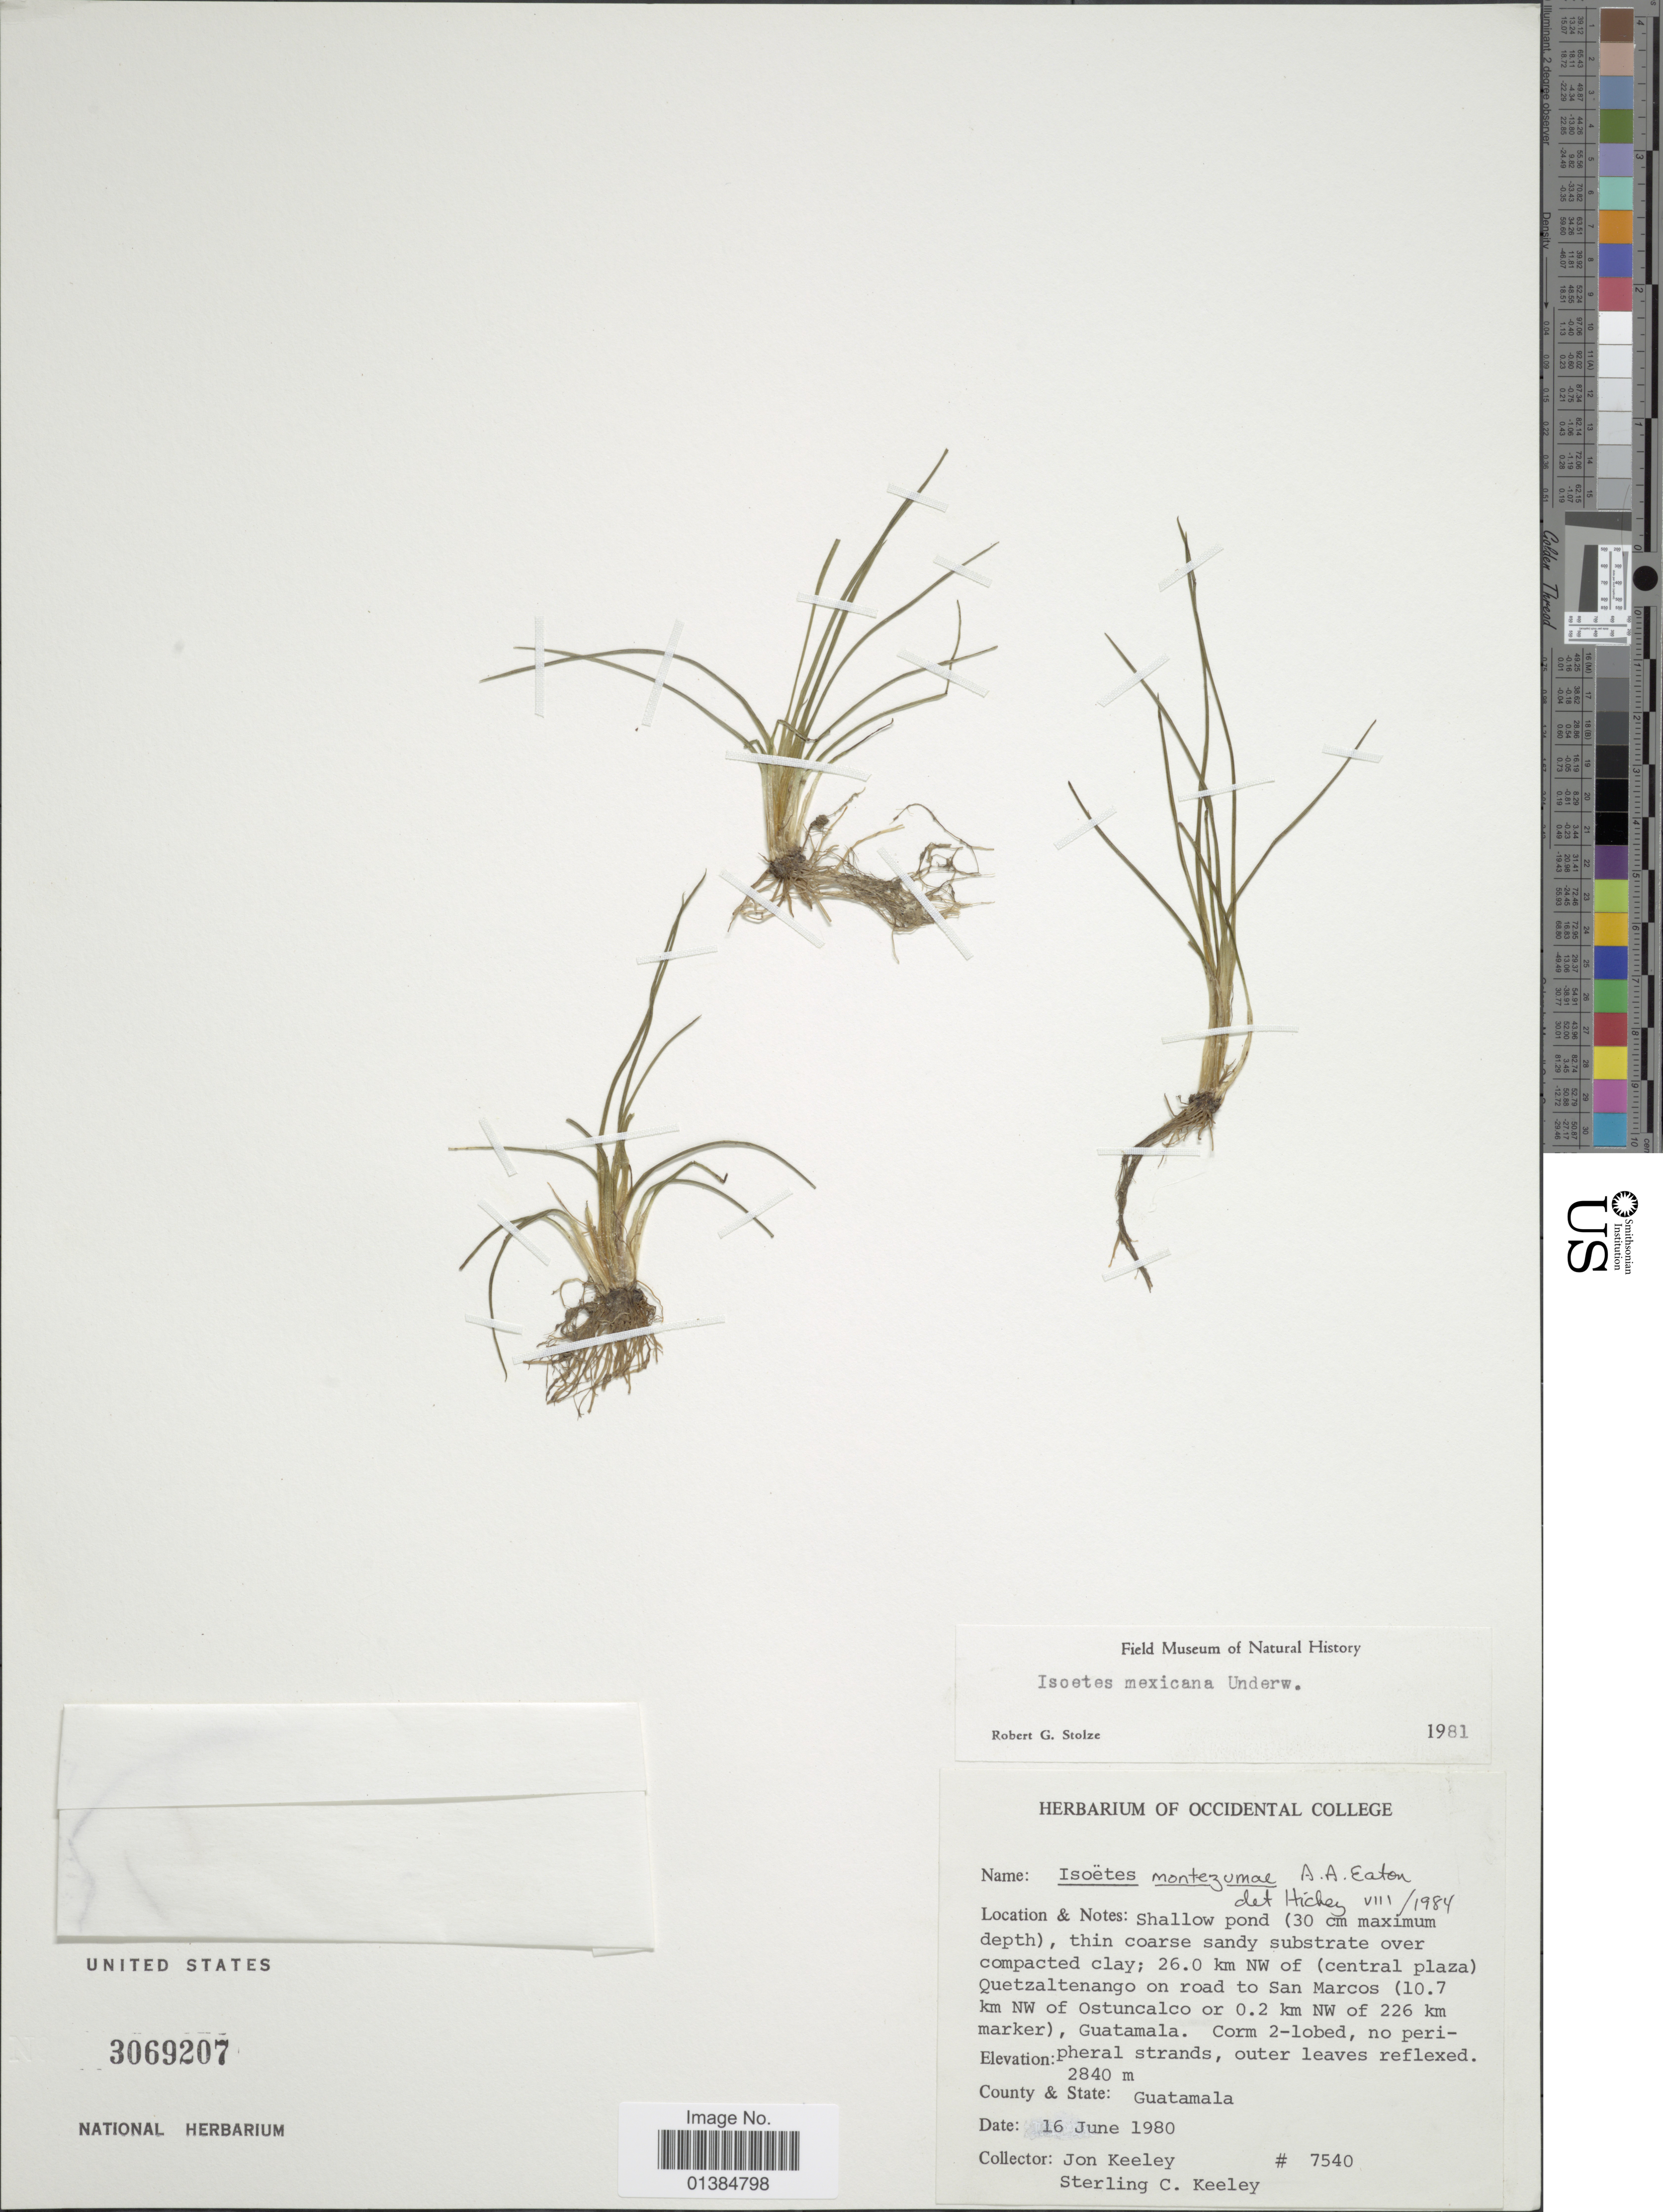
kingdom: Plantae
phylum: Tracheophyta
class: Lycopodiopsida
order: Isoetales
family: Isoetaceae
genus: Isoetes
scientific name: Isoetes montezumae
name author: A.A. Eaton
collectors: J. E. Keeley & S. C. Keeley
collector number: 7540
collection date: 1980-06-16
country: Guatemala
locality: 26.0 km NW of (Central Plaza) Quetzaltenango on the road to San Marcos (10.7 km NW of Ostuncalco or 0.2 km NW of 226 km marker).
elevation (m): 2840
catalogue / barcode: US 3069207